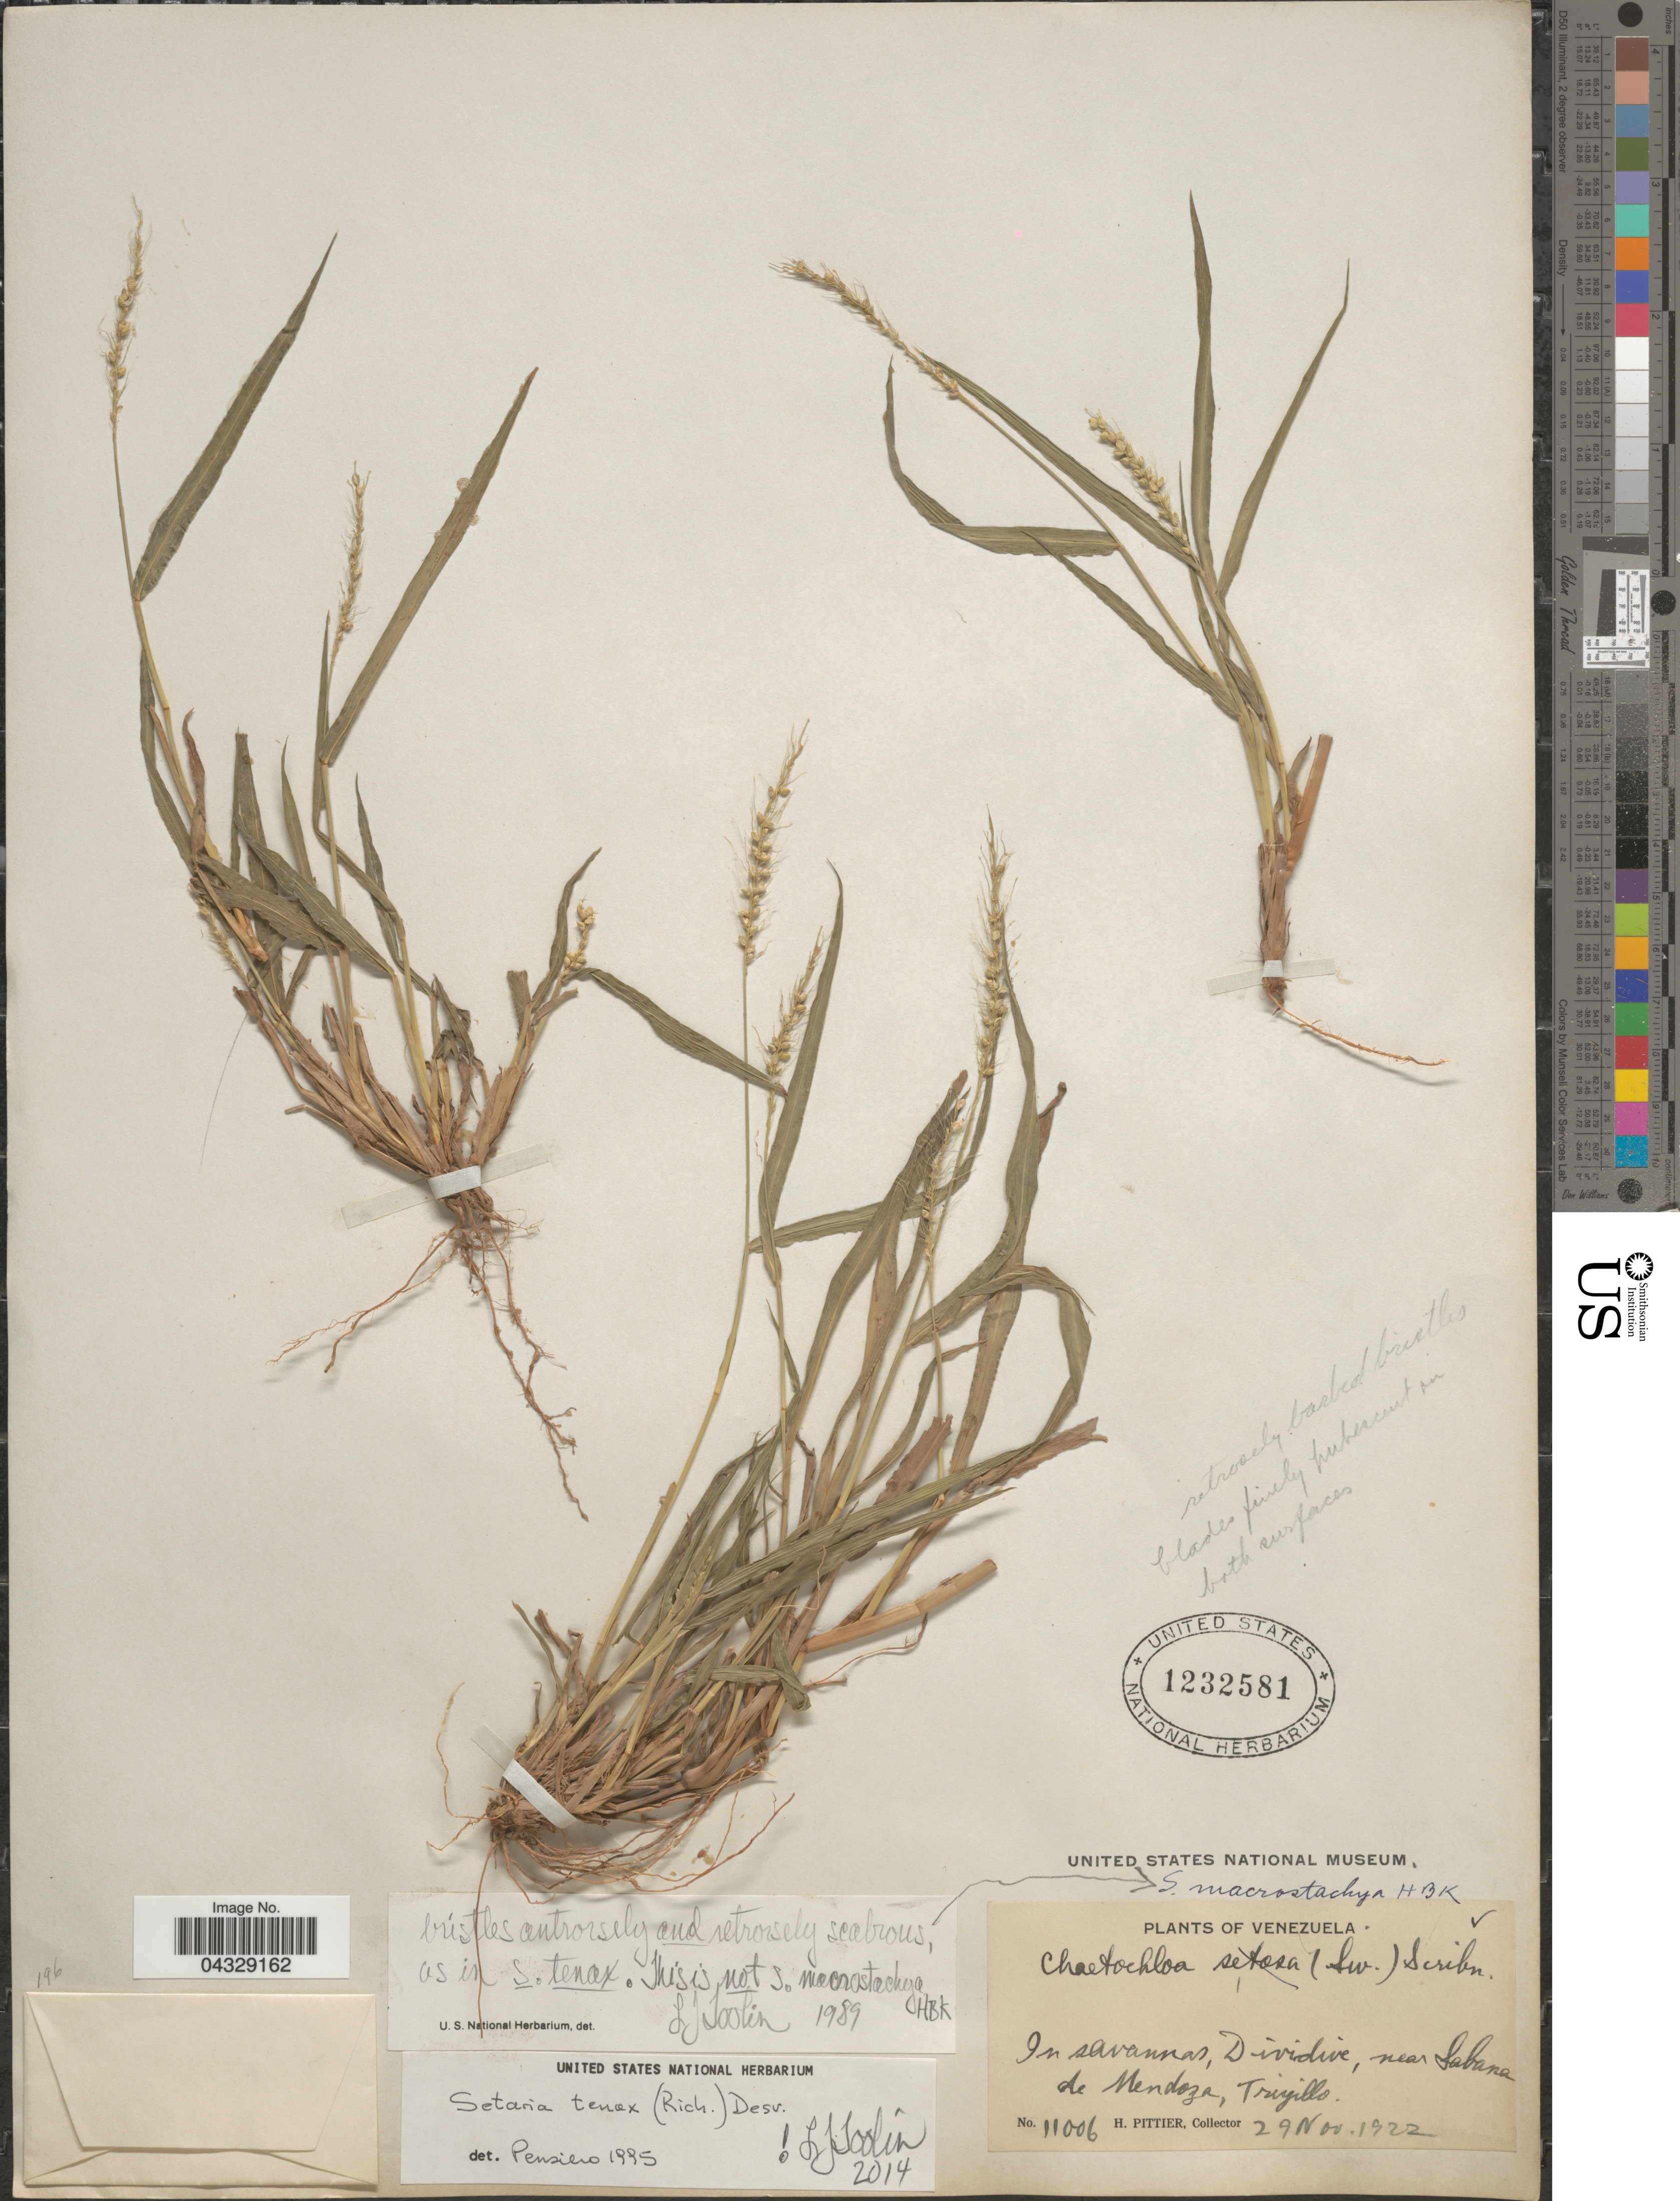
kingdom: Plantae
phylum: Tracheophyta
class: Liliopsida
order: Poales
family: Poaceae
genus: Setaria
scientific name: Setaria tenax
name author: (Rich.) Desv.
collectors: H. F. Pittier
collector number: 11006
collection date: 1922-11-29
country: Venezuela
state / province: Trujillo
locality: In savannas, Dividive, near Sabana de Mendoza.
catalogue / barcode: US 1232581